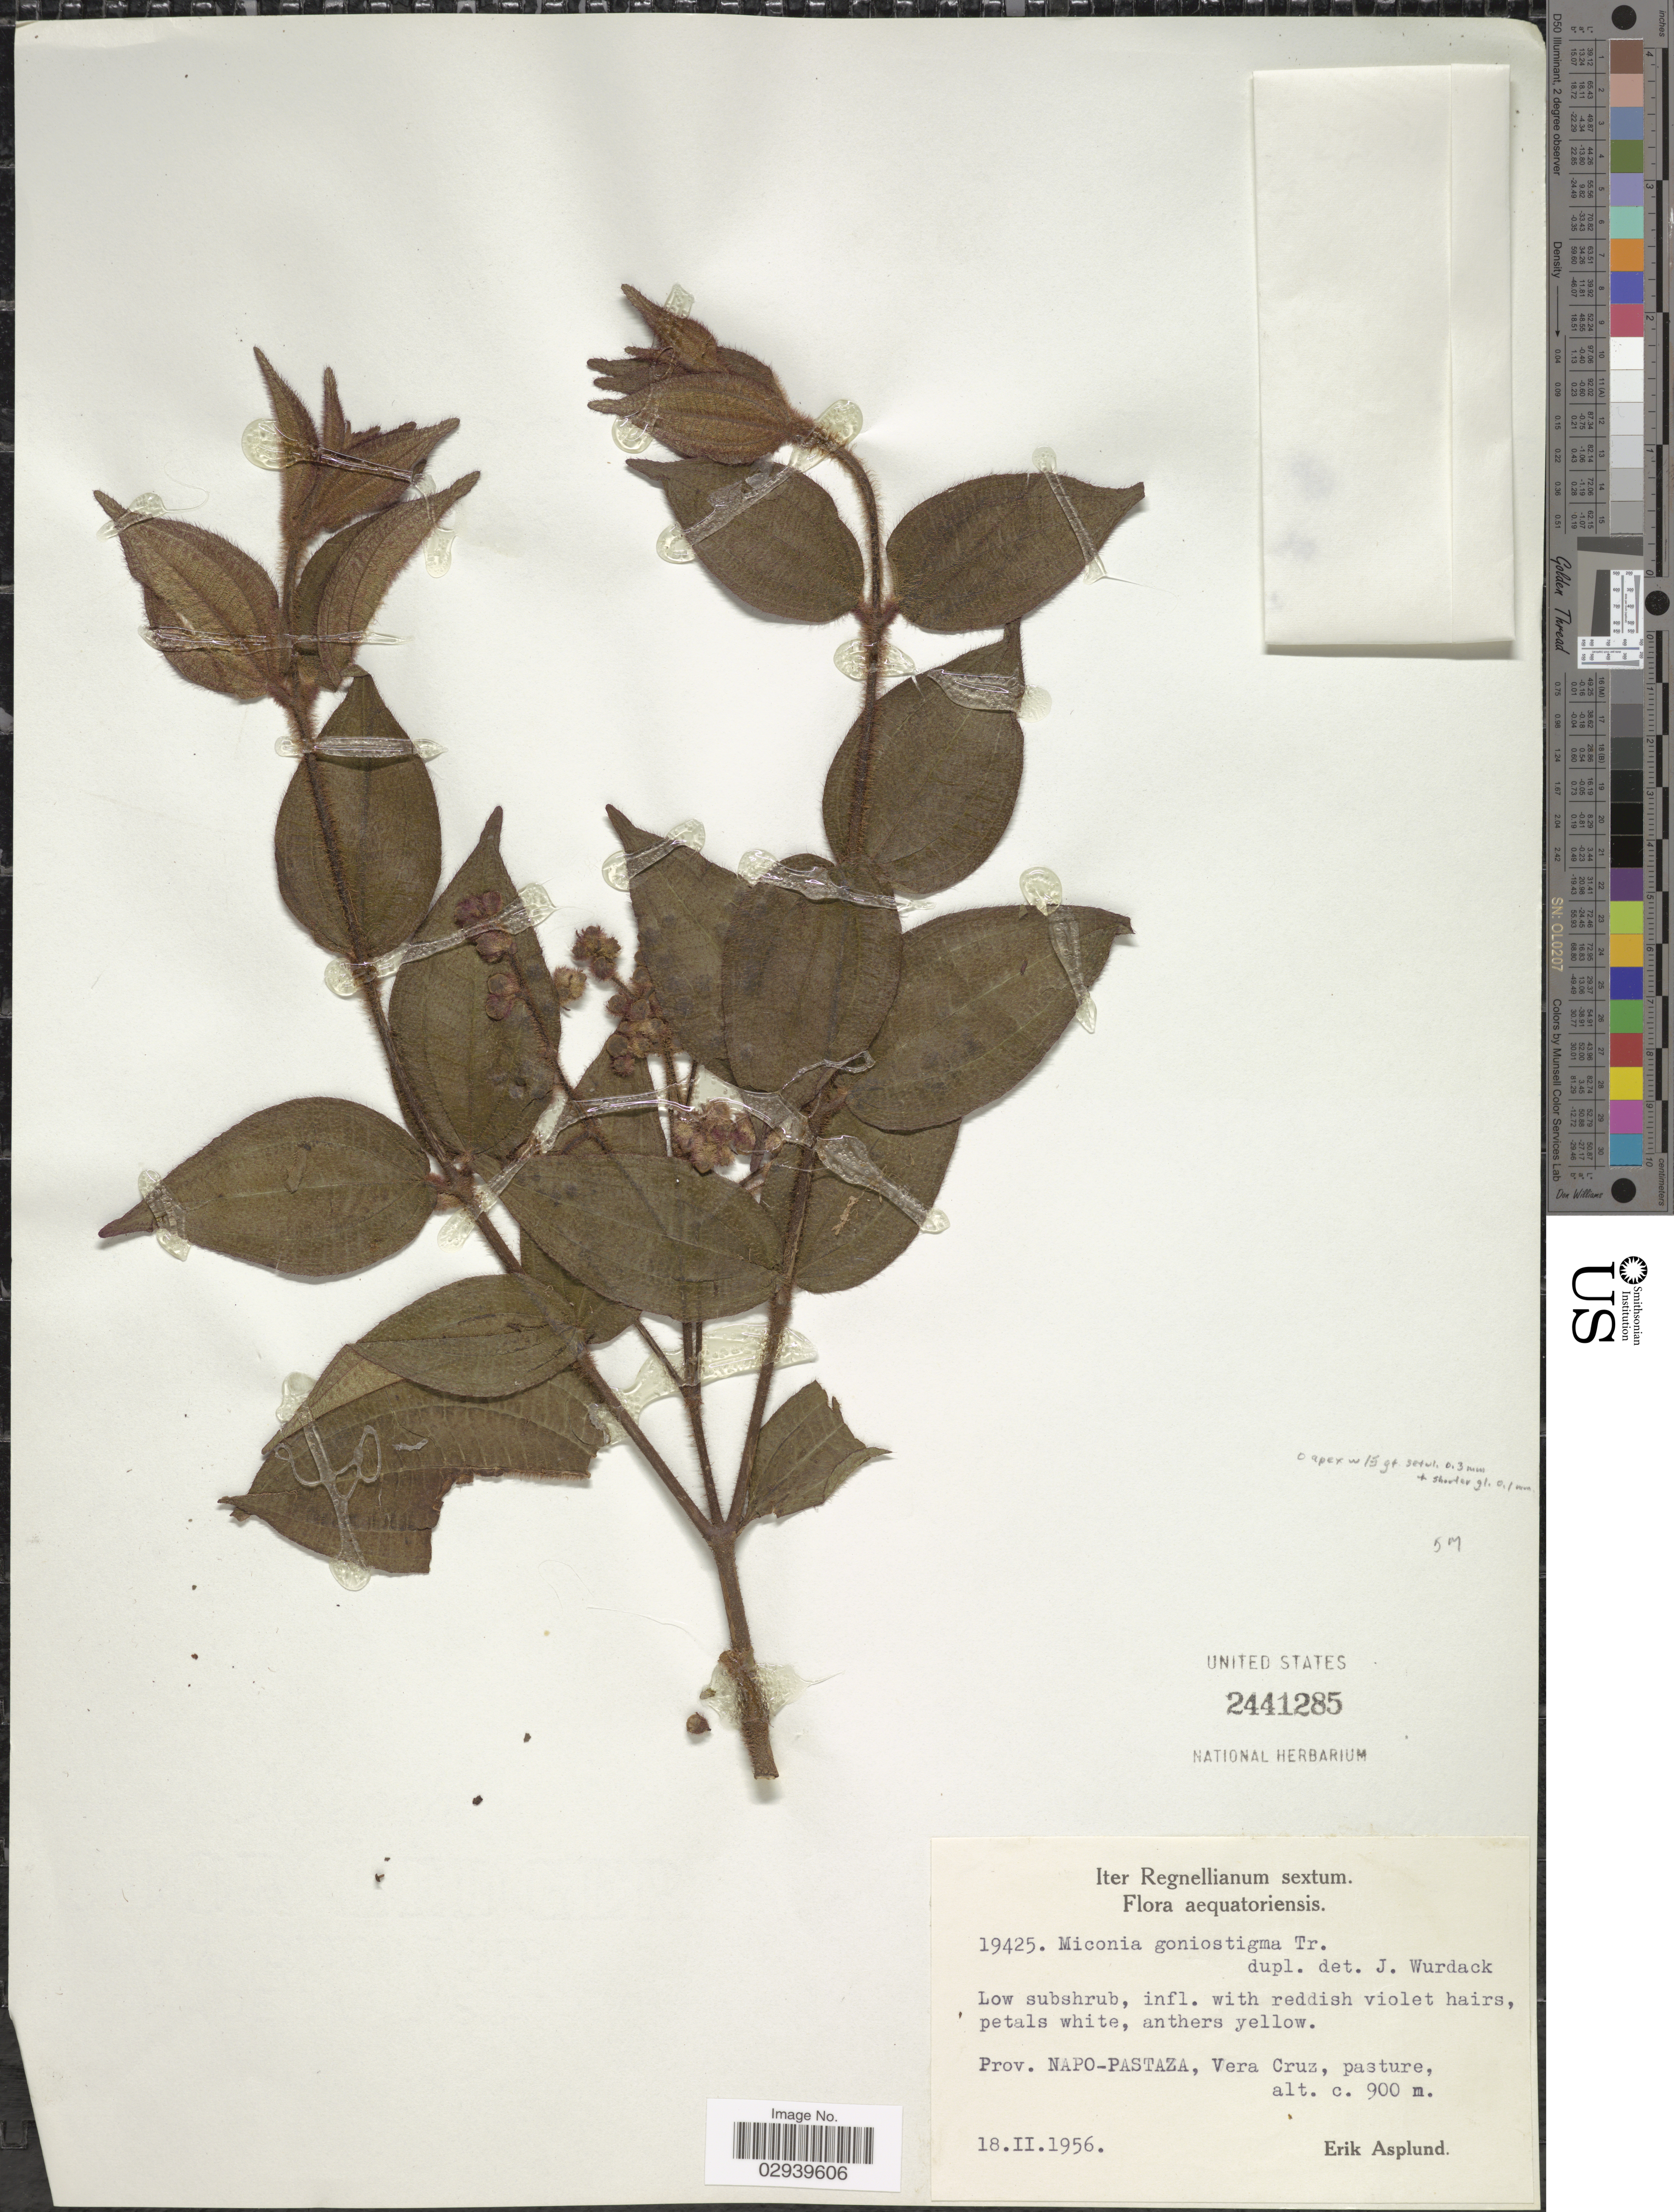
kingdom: Plantae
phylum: Tracheophyta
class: Magnoliopsida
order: Myrtales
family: Melastomataceae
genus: Miconia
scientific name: Miconia goniostigma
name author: Triana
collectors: E. Asplund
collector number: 19425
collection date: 1956-02-18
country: Ecuador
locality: Prov. Napo-Pastaza, Vera Cruz.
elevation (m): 900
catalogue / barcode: US 2441285